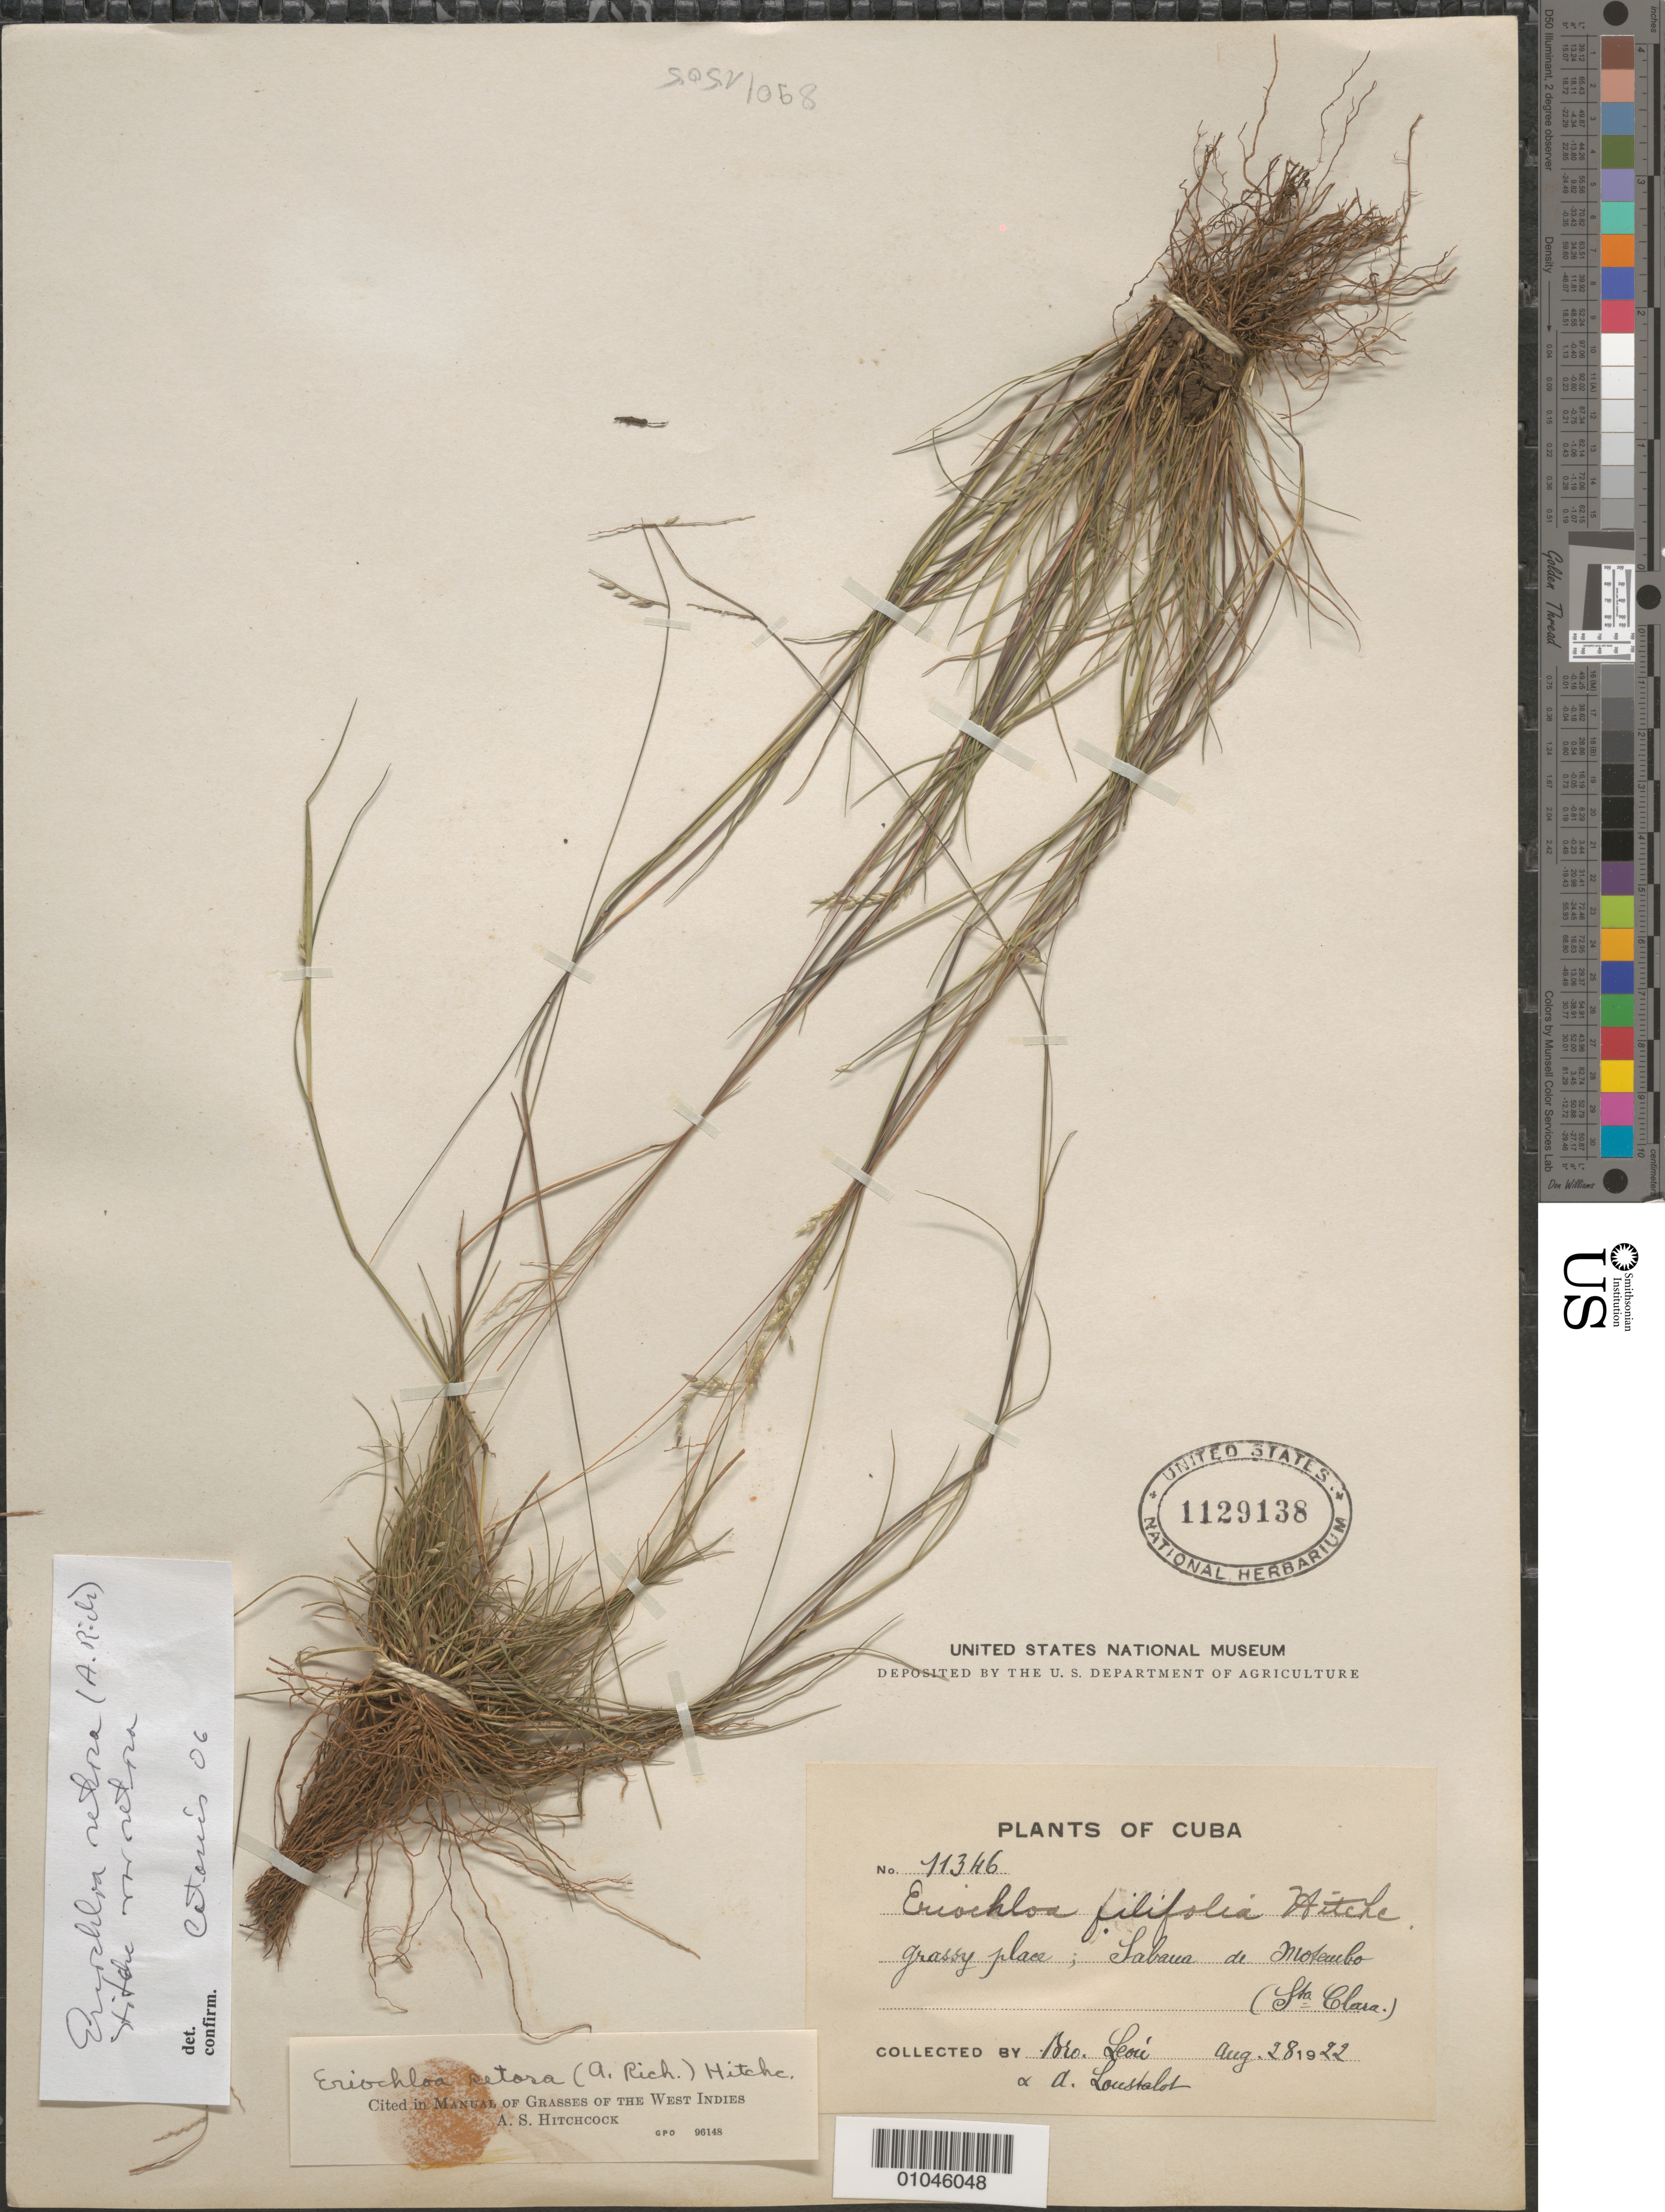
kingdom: Plantae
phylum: Tracheophyta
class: Liliopsida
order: Poales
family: Poaceae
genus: Eriochloa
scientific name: Eriochloa setosa var. setosa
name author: (A. Rich.) Hitchc.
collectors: Bro. León & A. Loustalot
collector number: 11346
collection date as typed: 28 Aug 1922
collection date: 1922-08-28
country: Cuba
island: Cuba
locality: Grassy place Sabena de Moseubo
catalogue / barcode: US 1129138